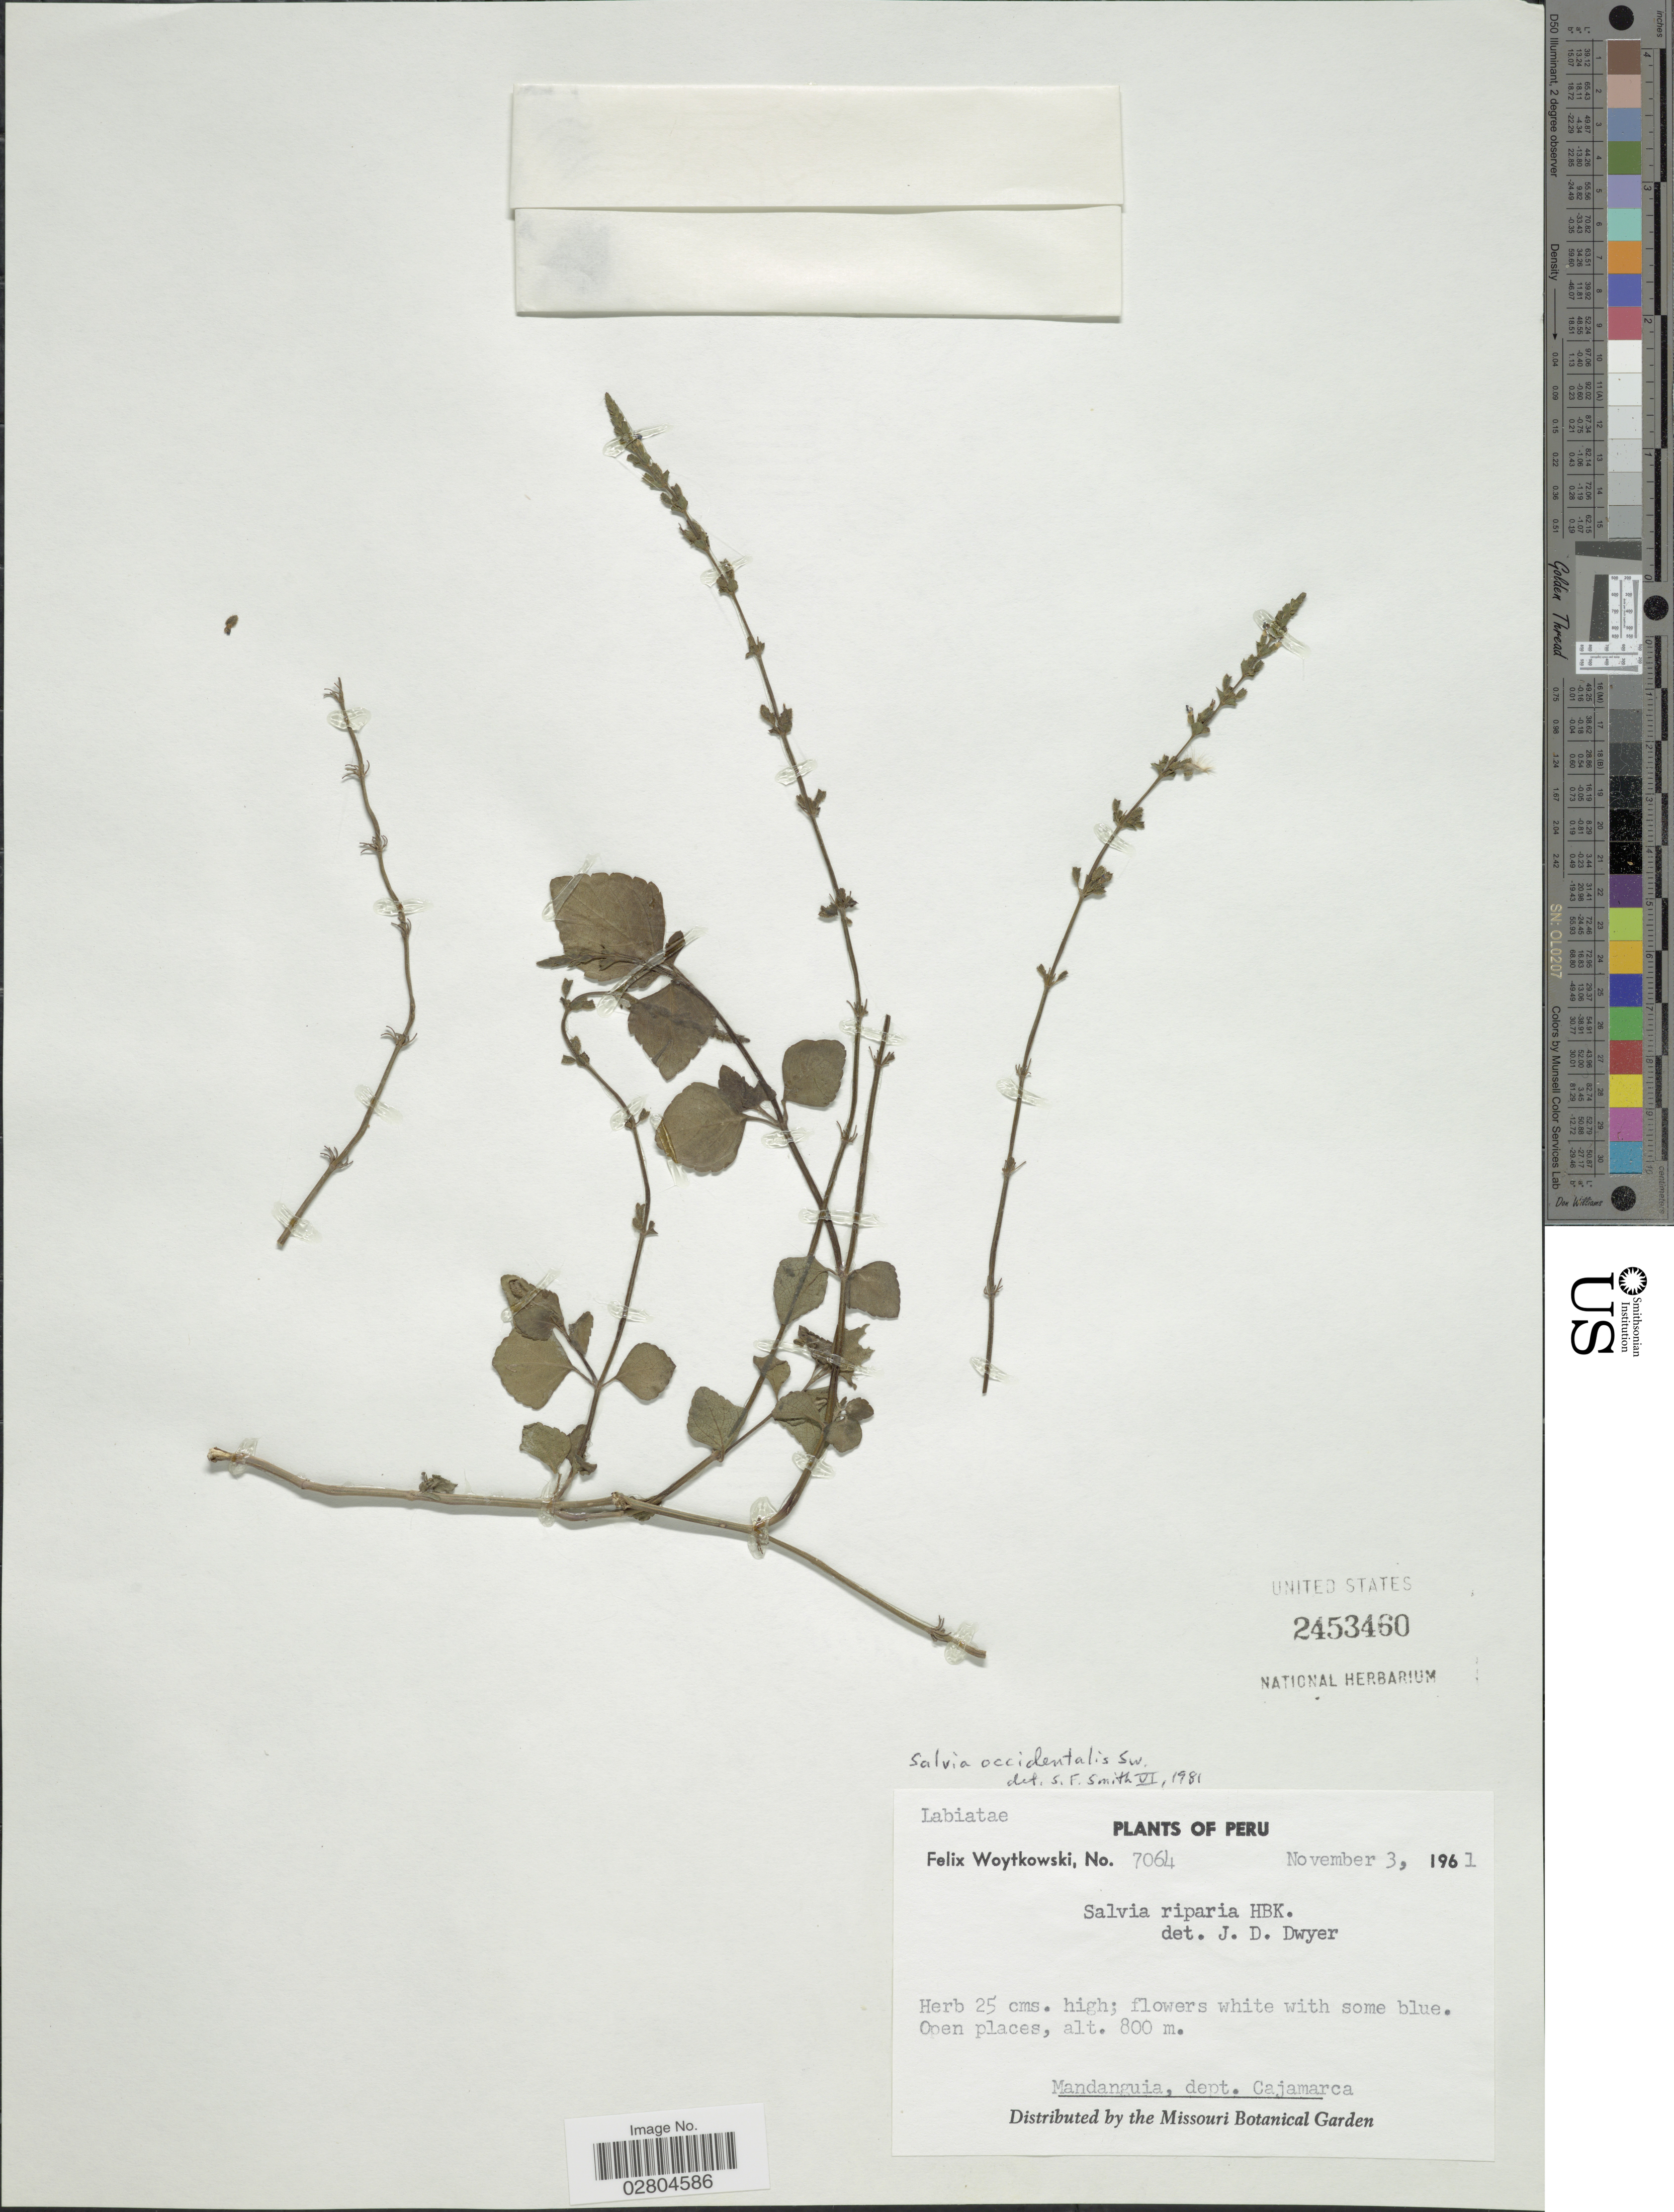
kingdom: Plantae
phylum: Tracheophyta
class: Magnoliopsida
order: Lamiales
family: Lamiaceae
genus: Salvia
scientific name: Salvia occidentalis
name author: Sw.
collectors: F. Woytkowski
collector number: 7064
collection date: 1961-11-03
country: Peru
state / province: Cajamarca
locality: Mandanguia, dept. Cajamarca.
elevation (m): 800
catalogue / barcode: US 2453460